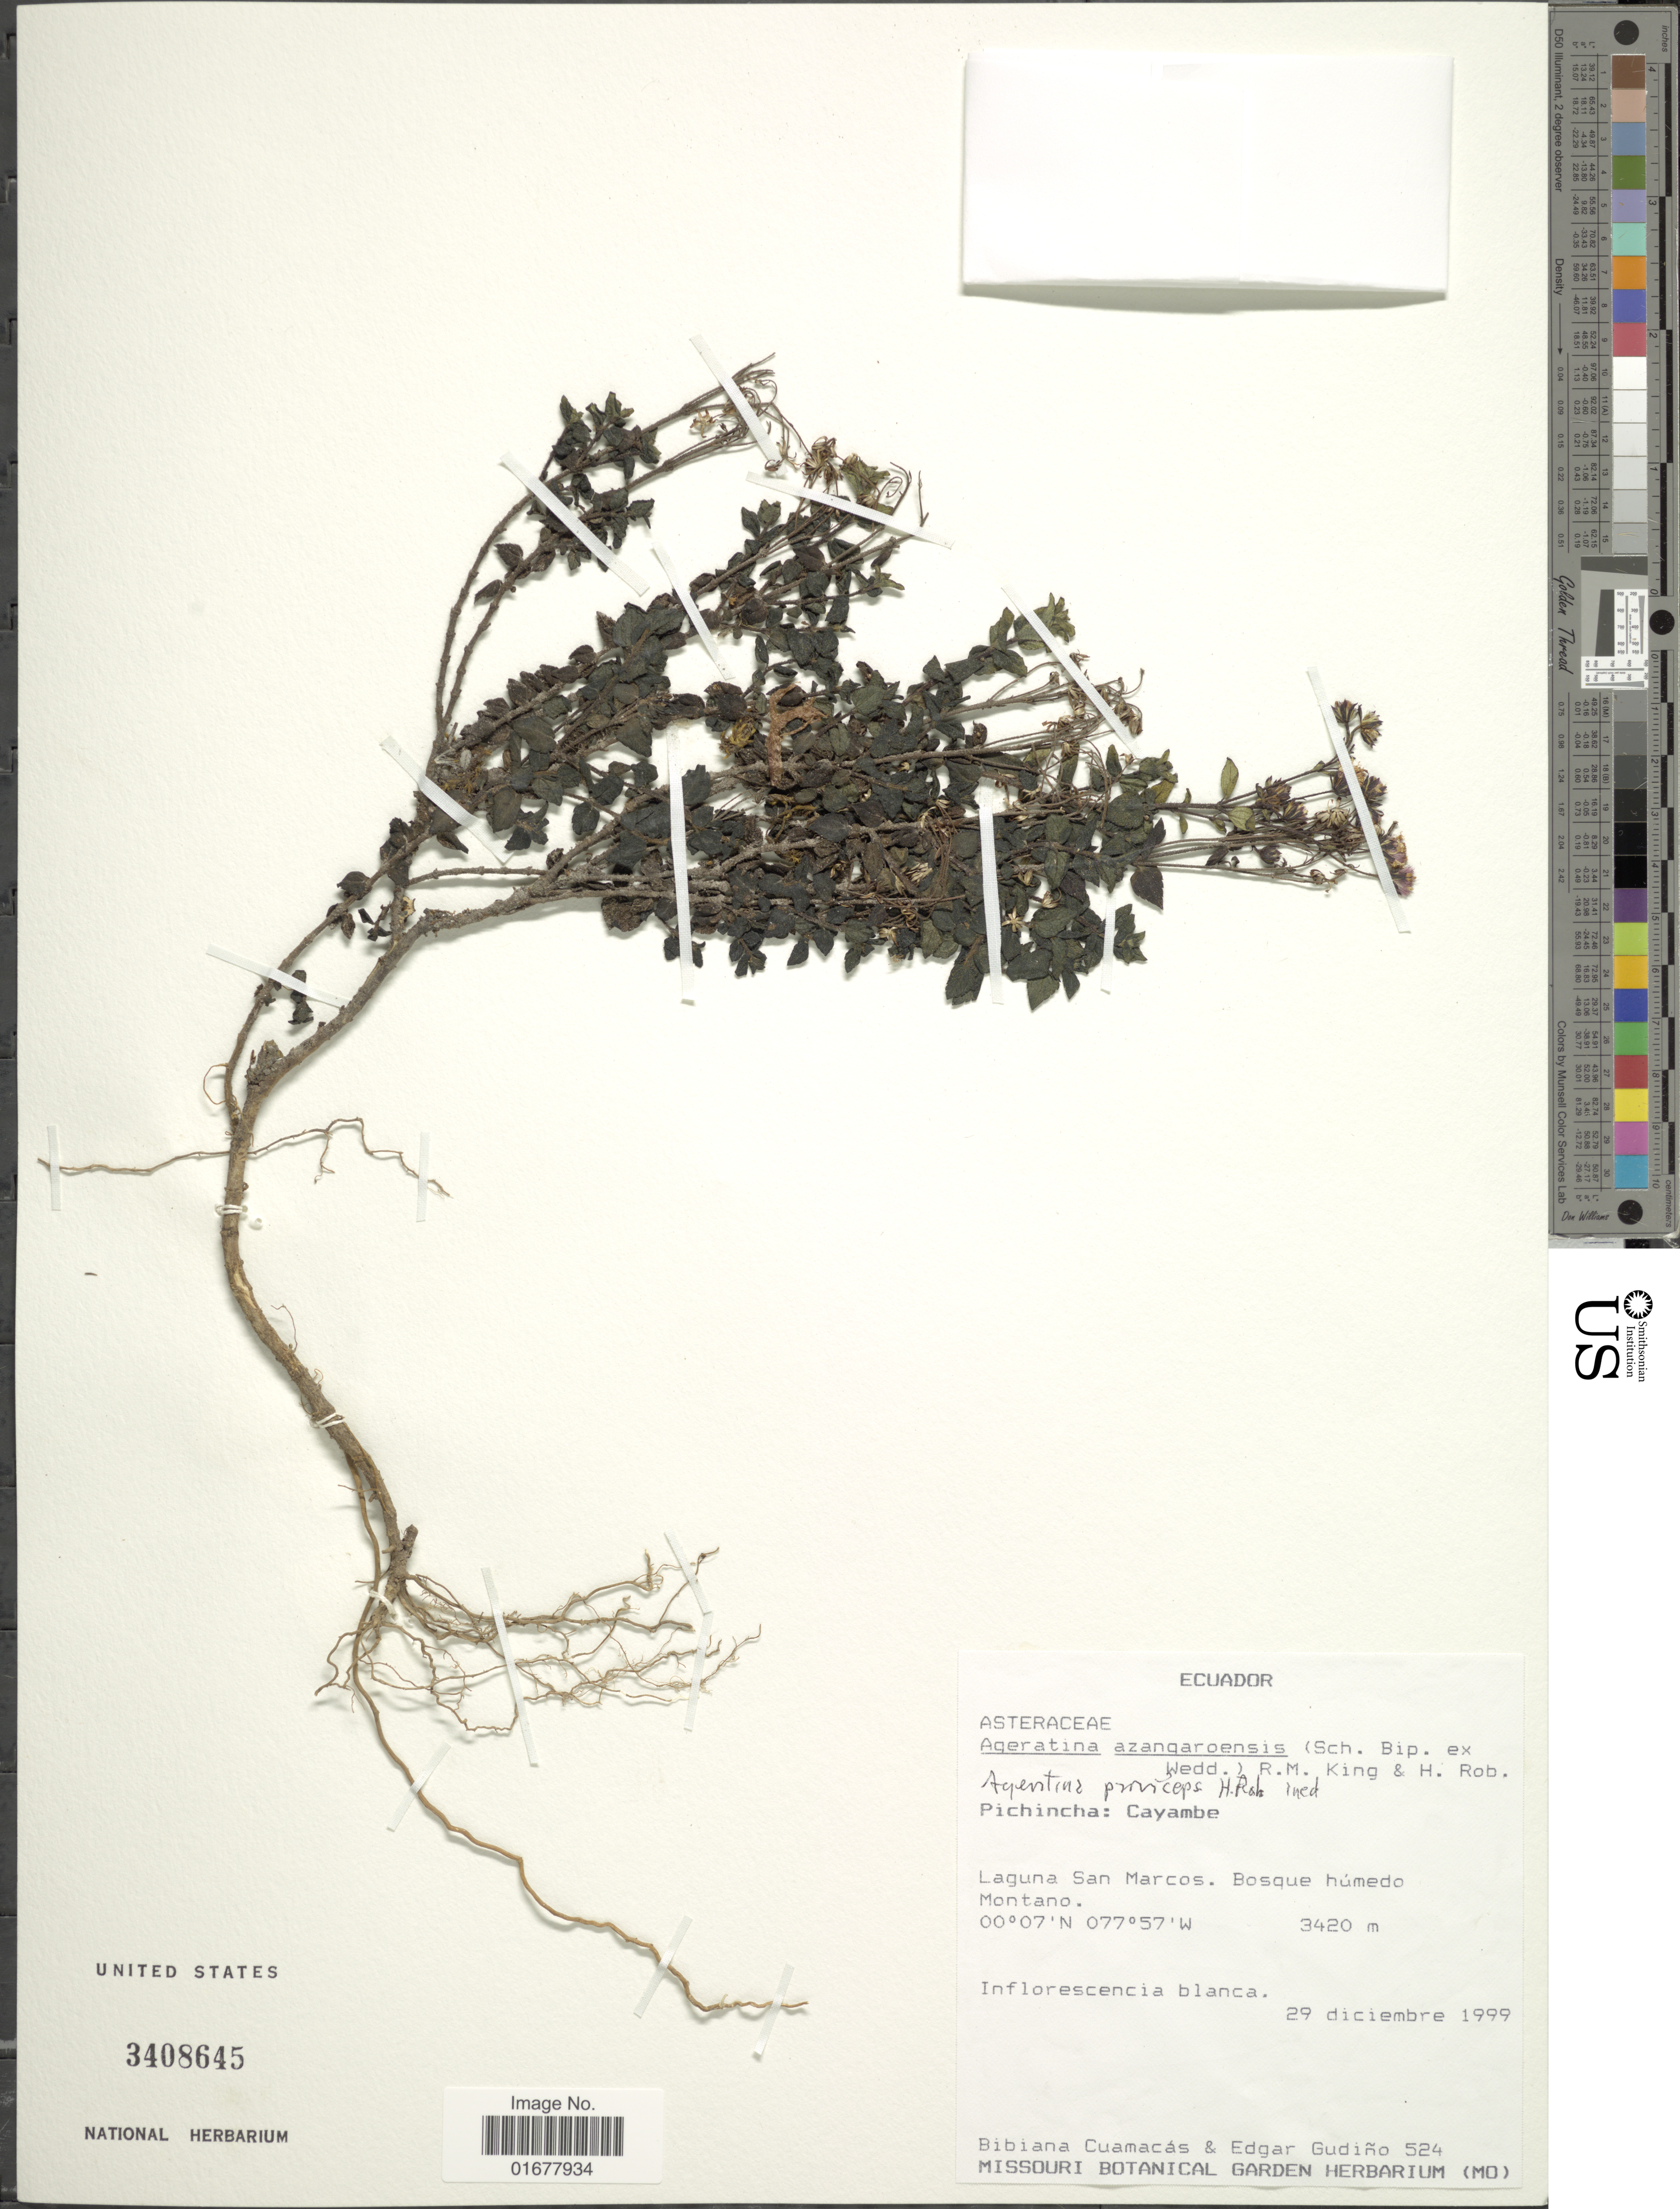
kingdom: Plantae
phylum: Tracheophyta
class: Magnoliopsida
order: Asterales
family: Asteraceae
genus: Ageratina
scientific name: Ageratina parviceps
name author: H. Rob.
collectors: B. Cuamacas & E. Gudiño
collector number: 524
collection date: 1999-12-29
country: Ecuador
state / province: Pichincha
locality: Pichincha: Cayambe, Laguna San Marcos, Bosque humedo Montano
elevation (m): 3420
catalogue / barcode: US 3408645